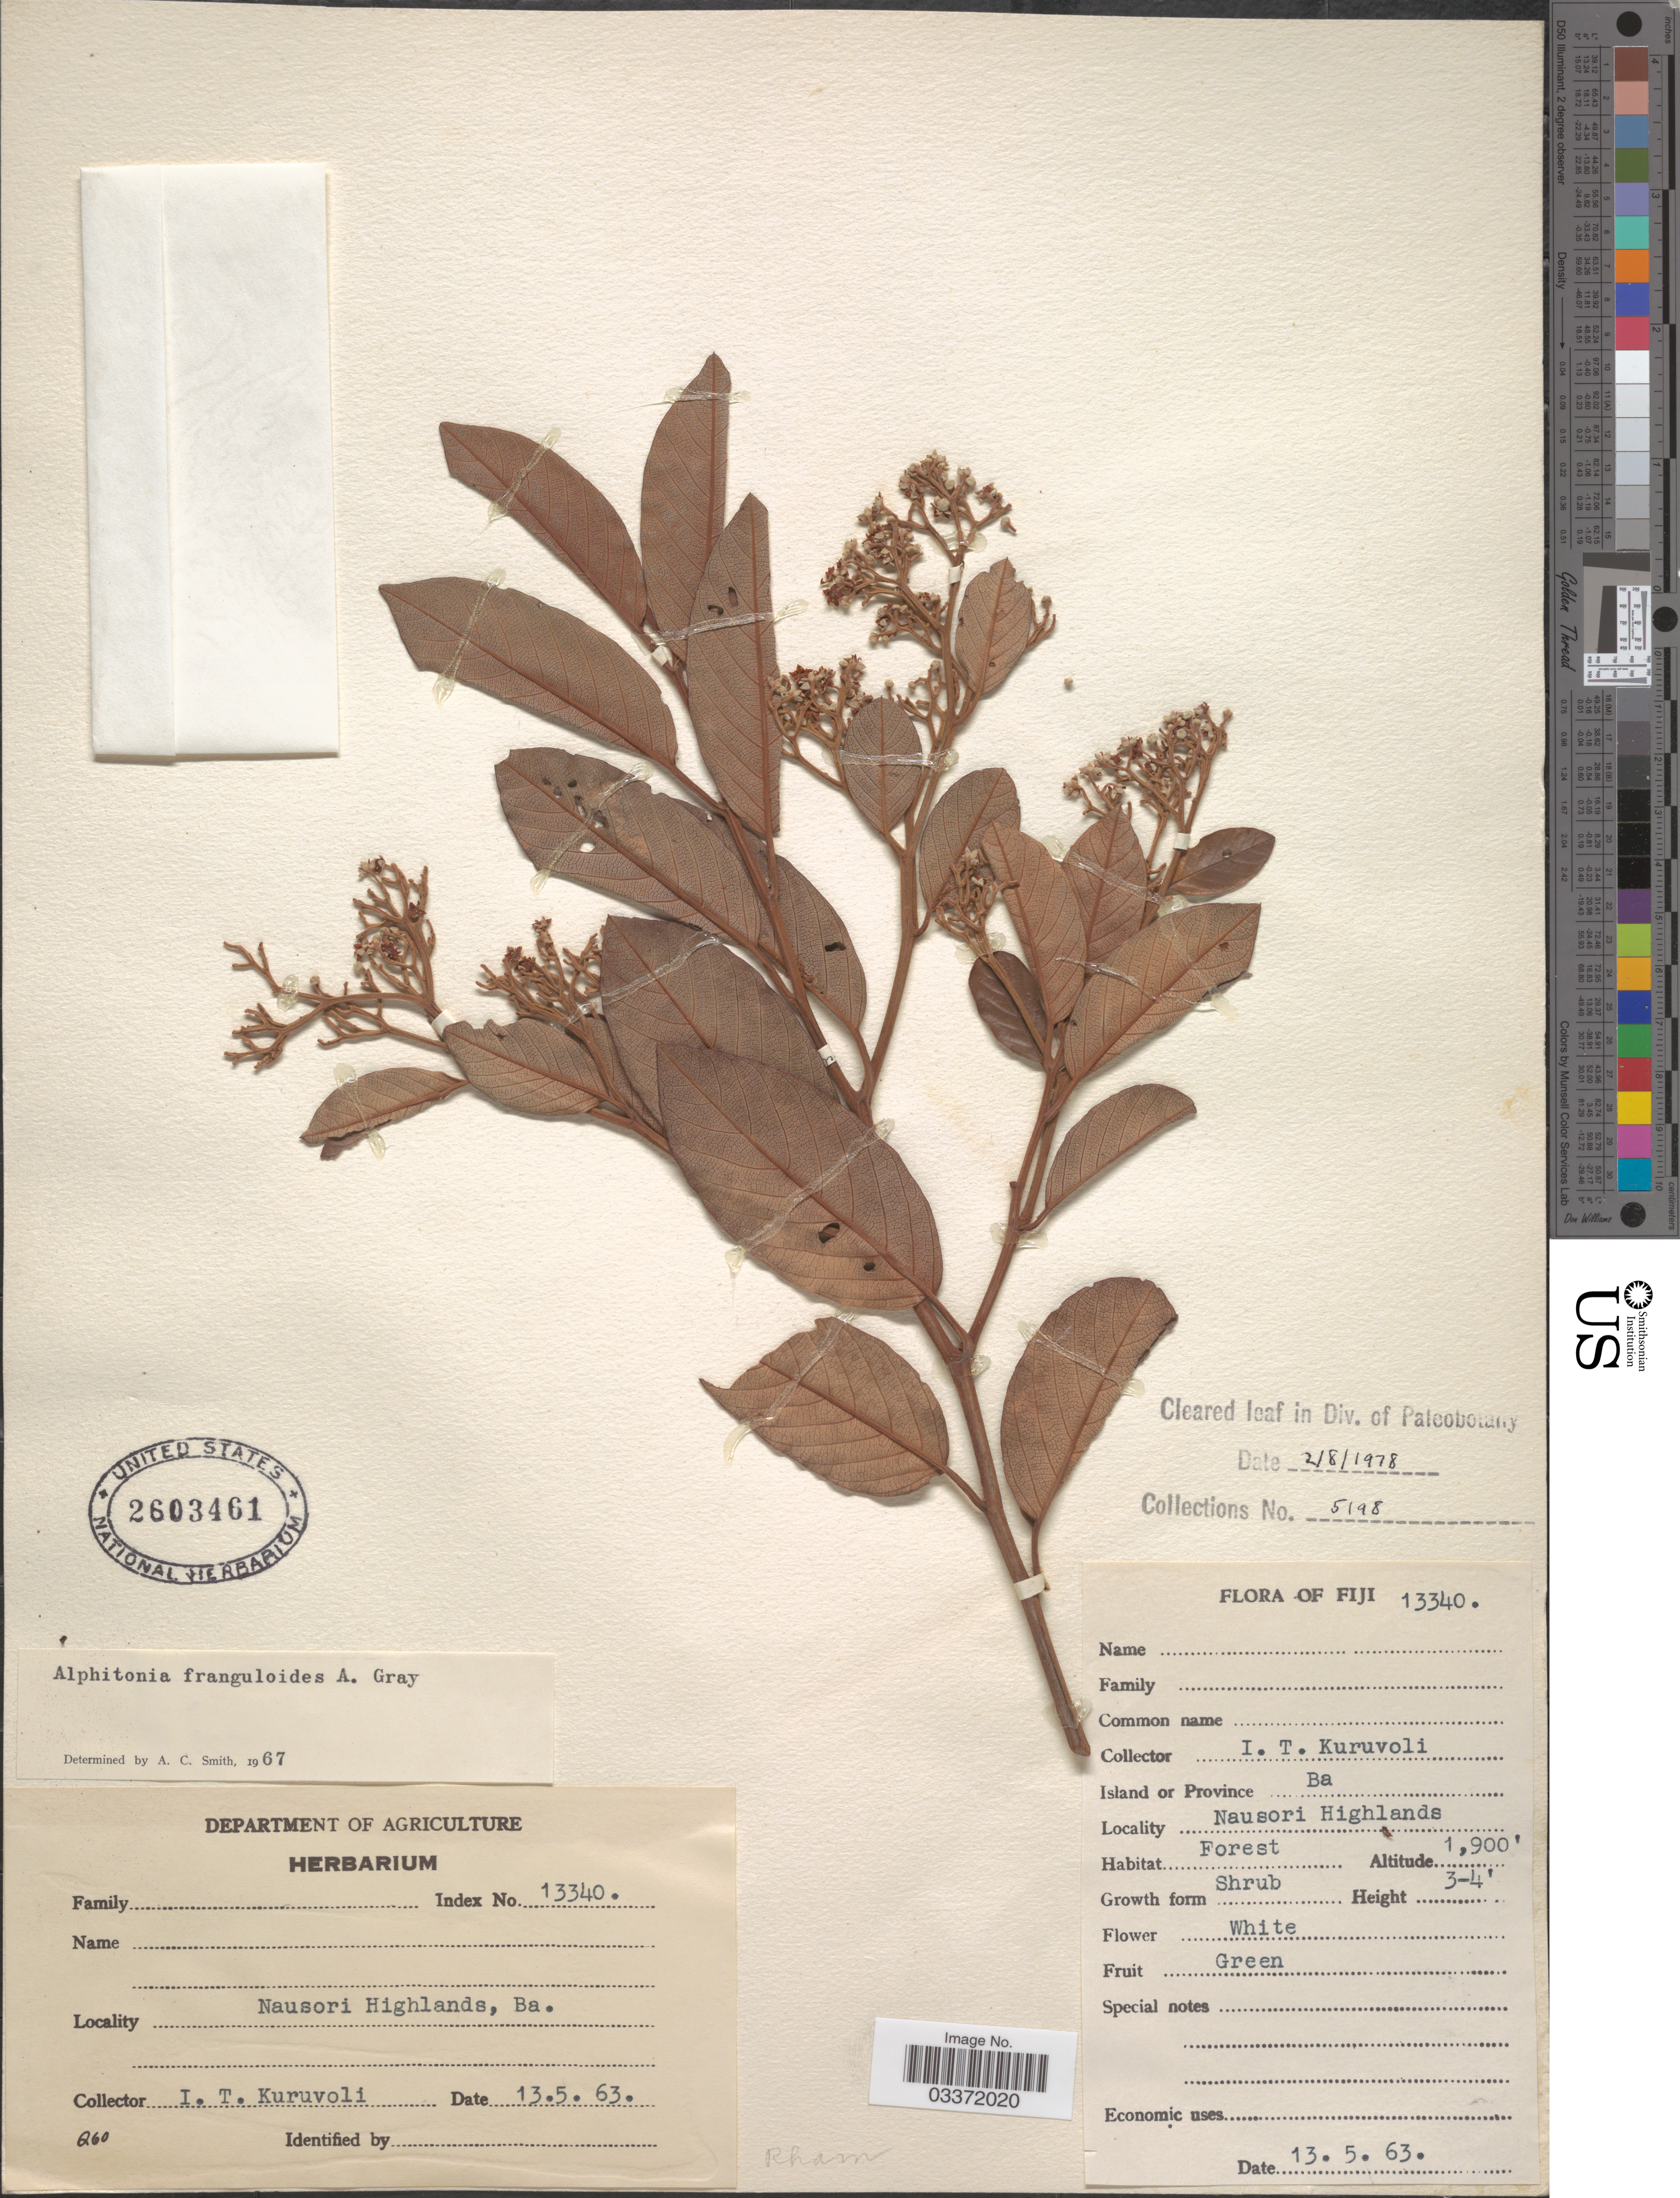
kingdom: Plantae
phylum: Tracheophyta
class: Magnoliopsida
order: Rosales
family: Rhamnaceae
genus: Alphitonia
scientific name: Alphitonia franguloides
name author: A. Gray in Wilkes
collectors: I. Kuruvoli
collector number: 13340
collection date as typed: Transcribed d/m/y: 13/5/63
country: Fiji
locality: Island or Province Ba. Nausori Highlands.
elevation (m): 579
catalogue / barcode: US 2603461